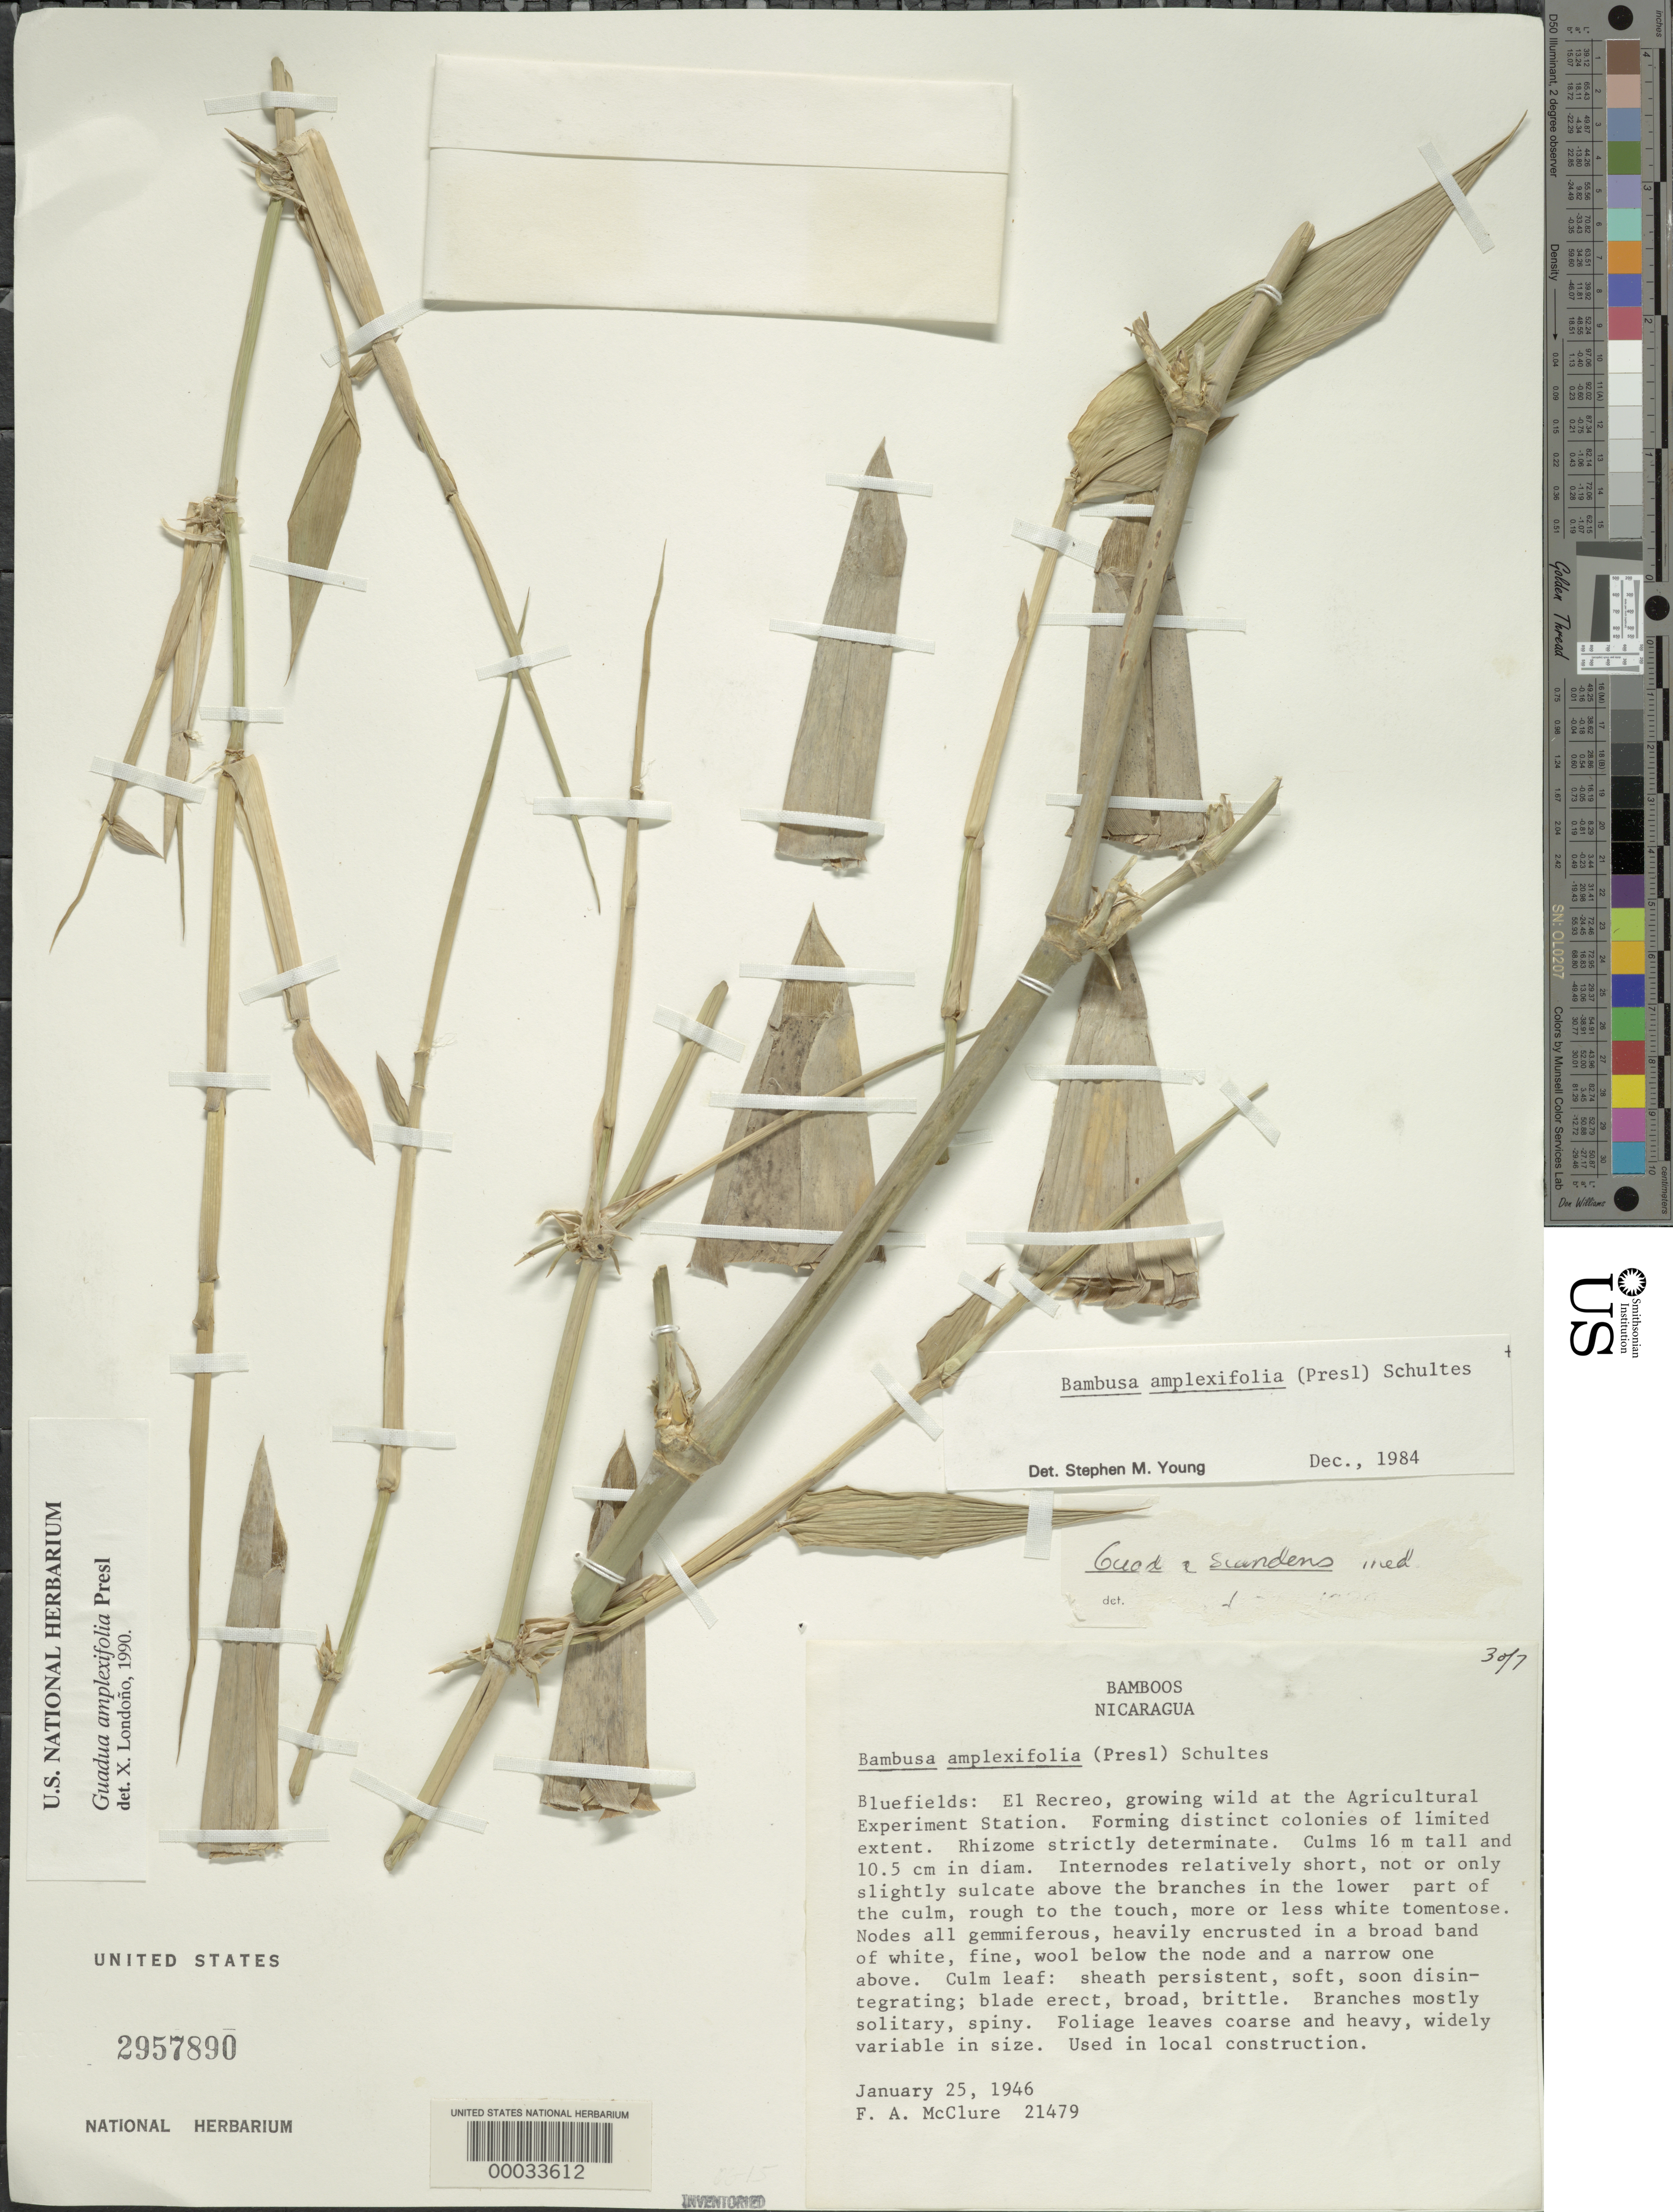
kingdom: Plantae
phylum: Tracheophyta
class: Liliopsida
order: Poales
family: Poaceae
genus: Guadua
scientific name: Guadua scandens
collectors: F. A. McClure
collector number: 21479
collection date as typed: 25 Jan 1946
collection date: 1946-01-25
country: Nicaragua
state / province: Atlántico Sur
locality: Bluefields; el recreo at agr. expt. sta.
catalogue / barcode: US 2957890